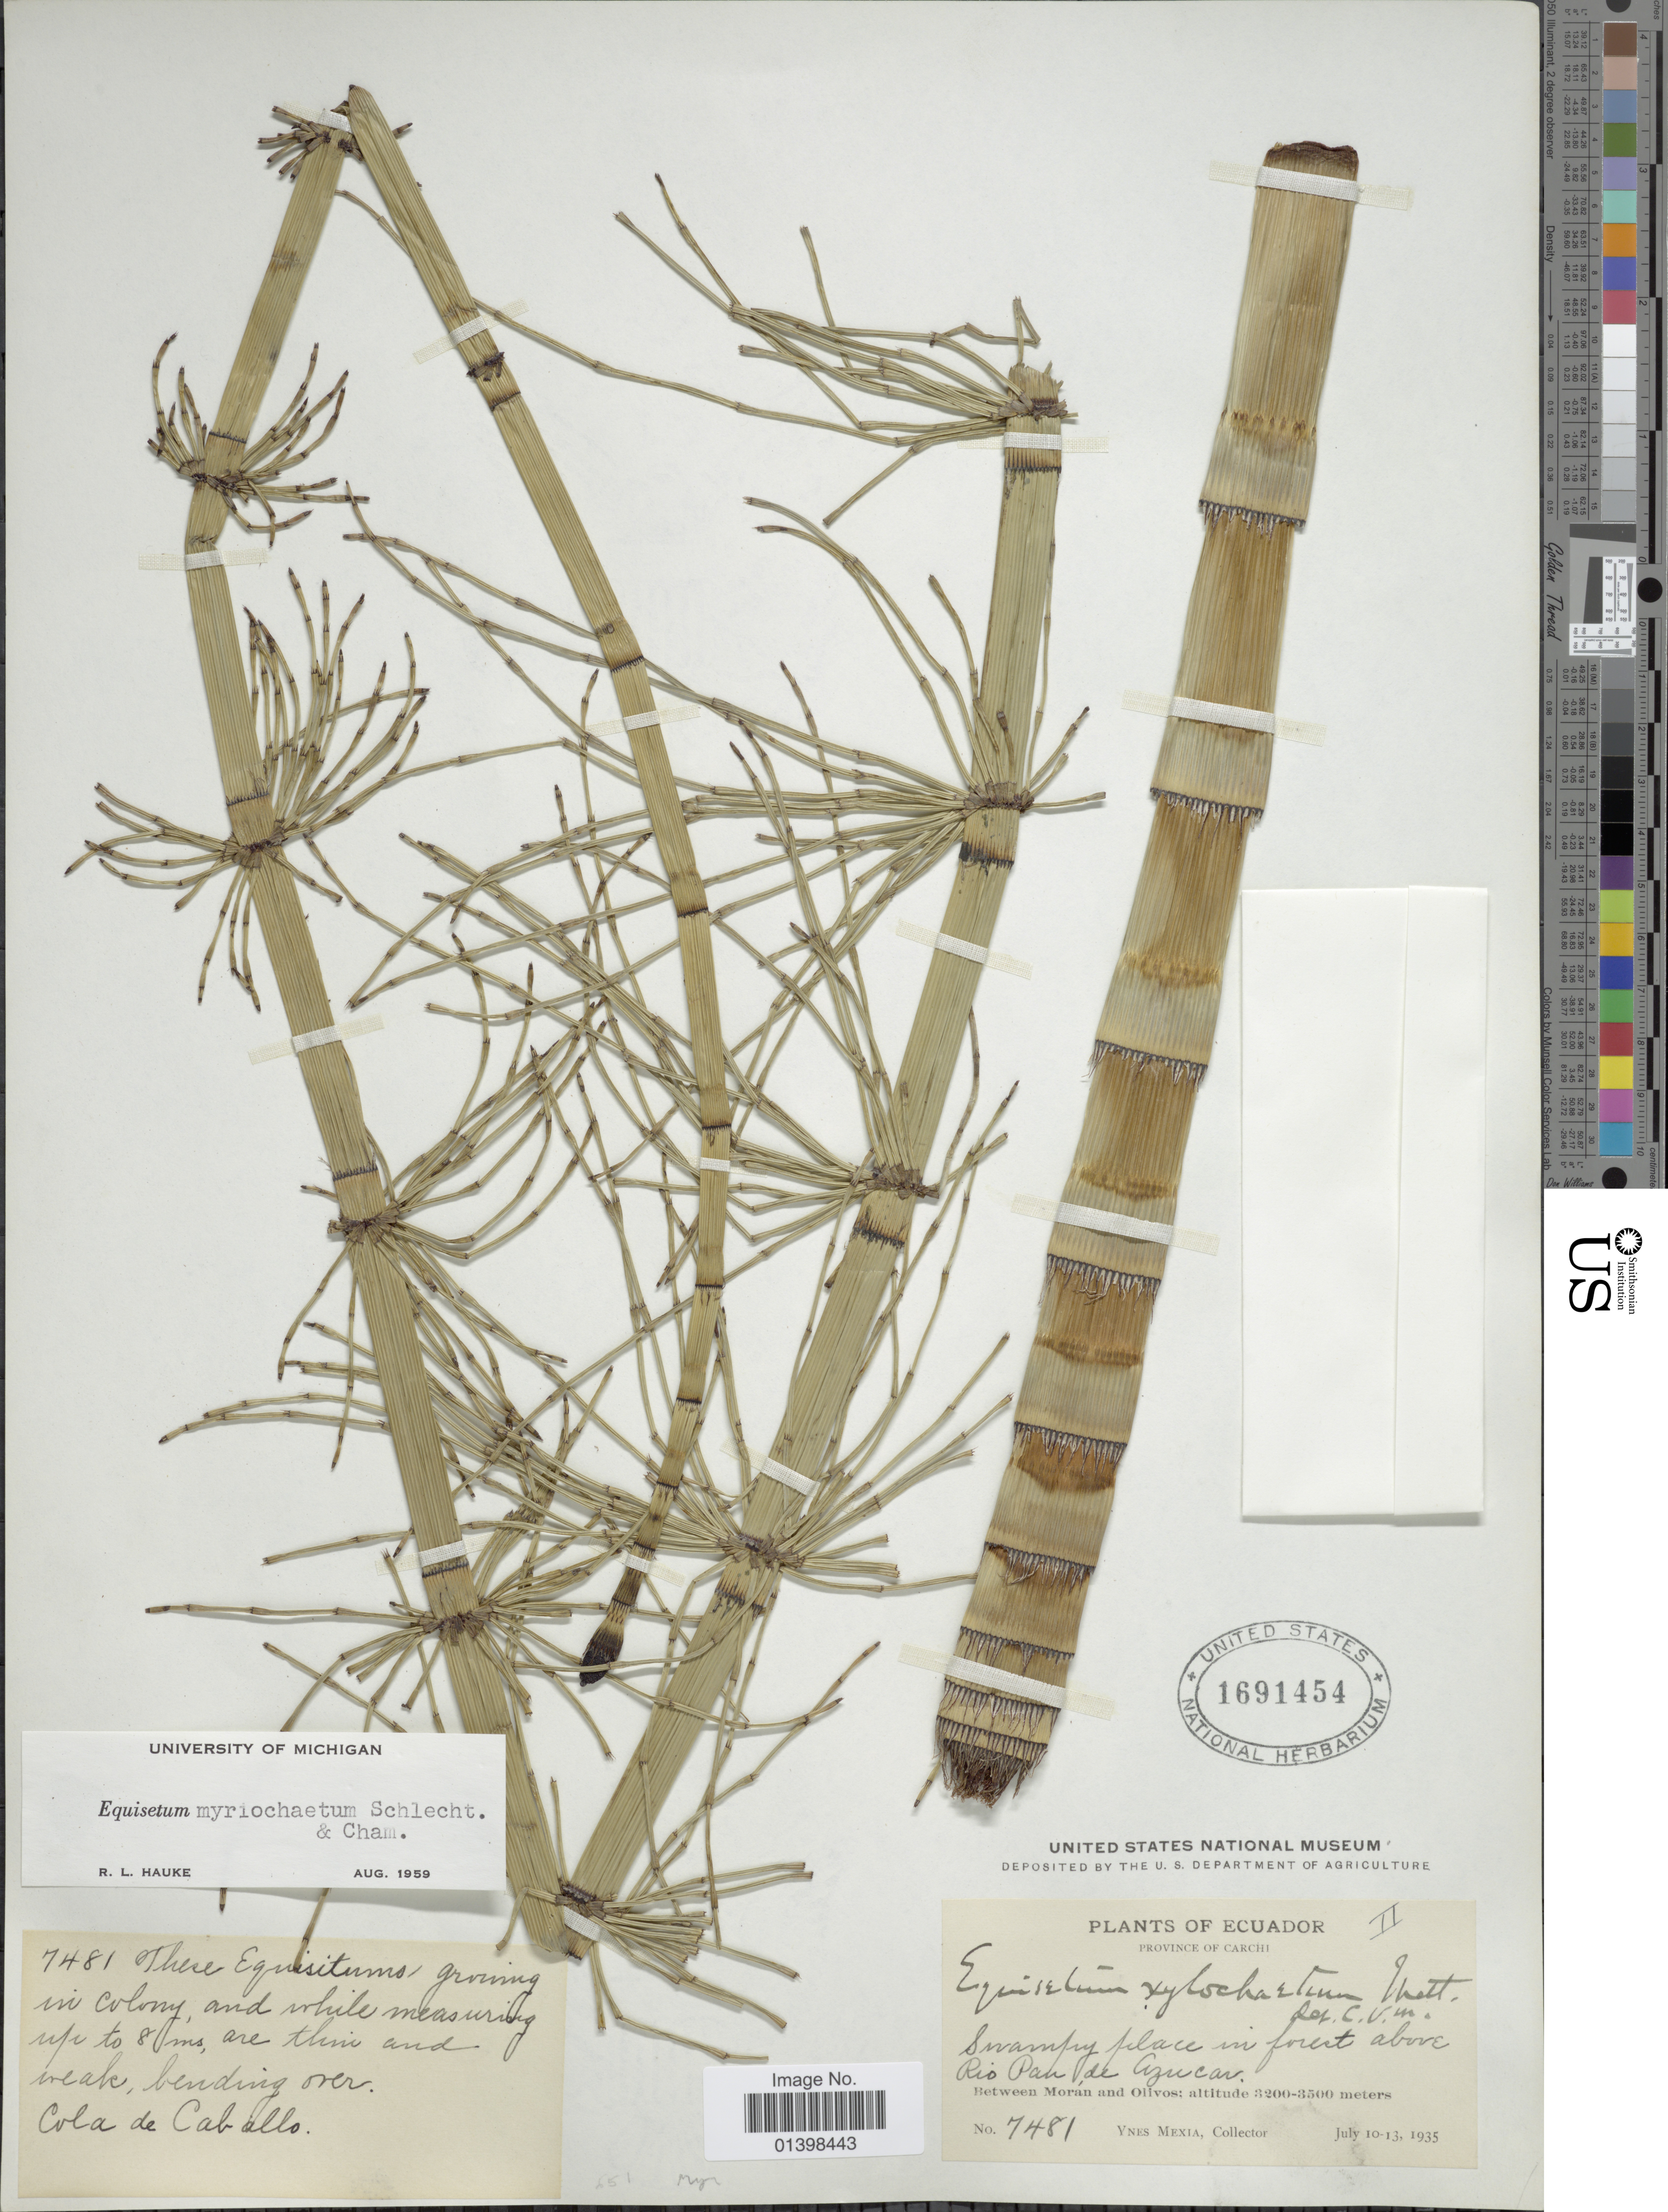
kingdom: Plantae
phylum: Tracheophyta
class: Polypodiopsida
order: Equisetales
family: Equisetaceae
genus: Equisetum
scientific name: Equisetum myriochaetum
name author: Schltdl. & Cham.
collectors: Y. Mexia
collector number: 7481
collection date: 1935-07-10/1935-07-13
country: Ecuador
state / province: Carchi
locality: Rio Pan de Azucar, between Moran and Olivos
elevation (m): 3200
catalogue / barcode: US 1691454